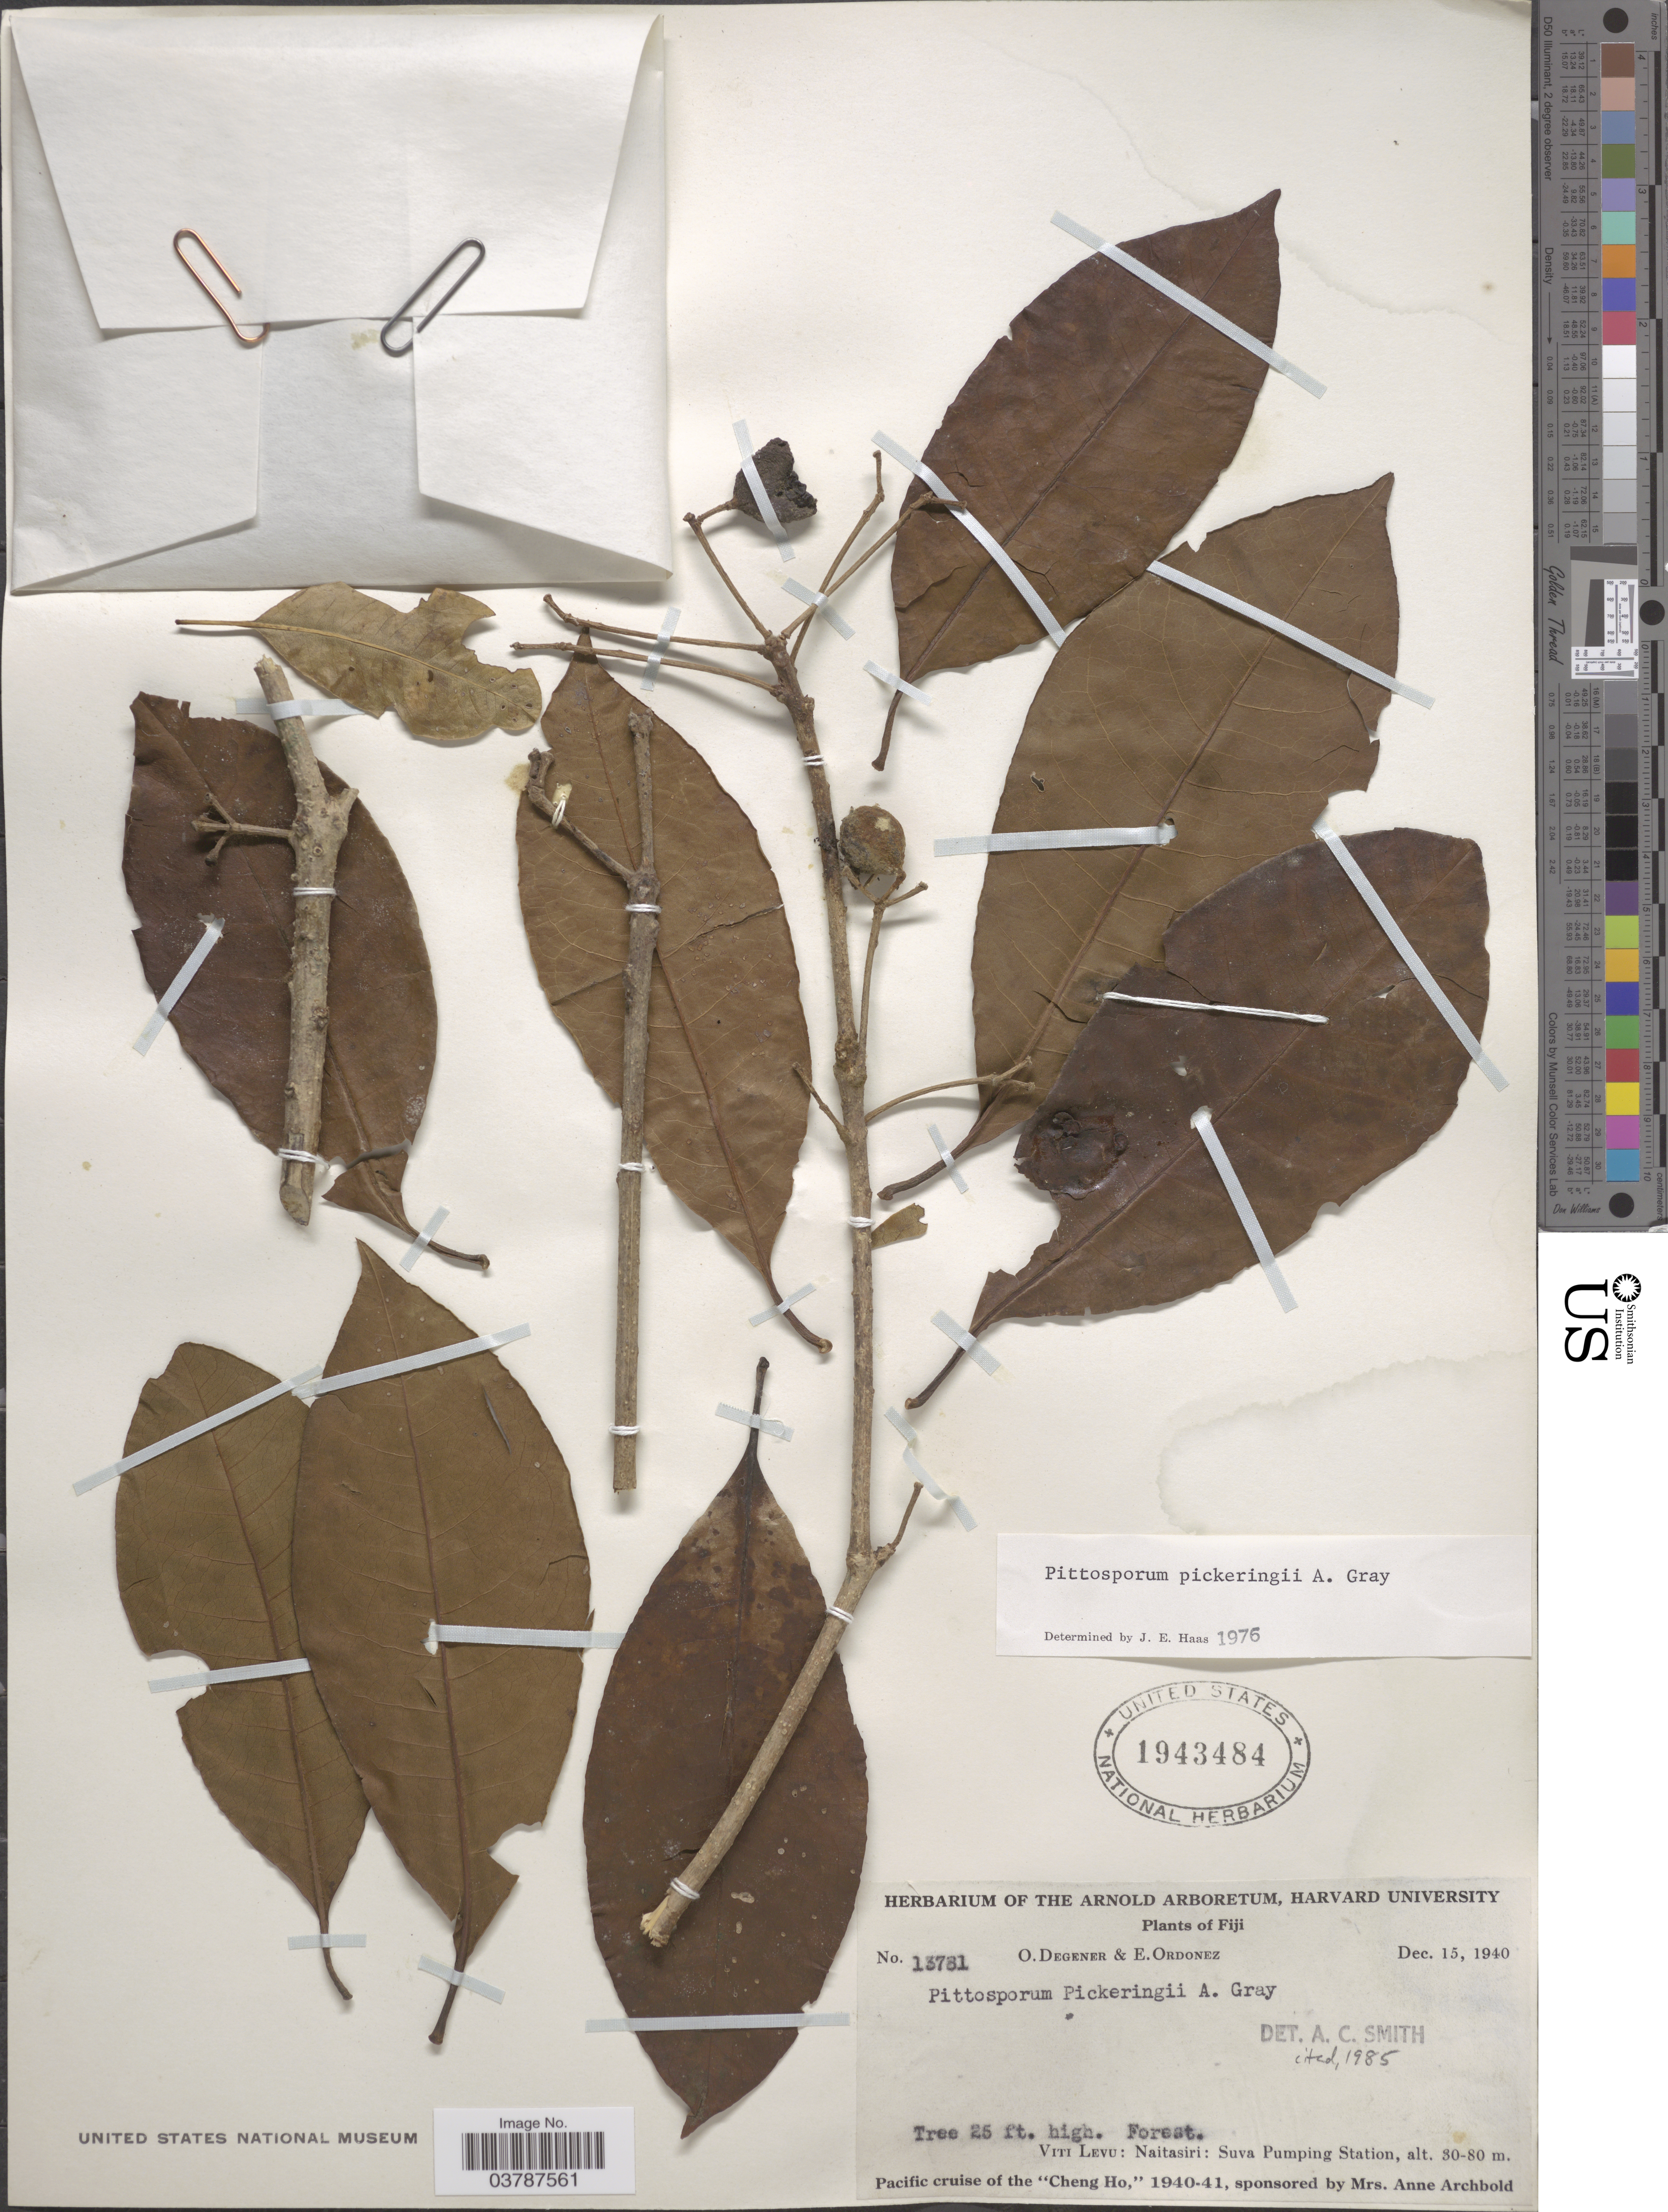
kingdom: Plantae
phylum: Tracheophyta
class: Magnoliopsida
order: Apiales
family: Pittosporaceae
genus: Pittosporum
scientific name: Pittosporum pickeringii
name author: A. Gray in Wilkes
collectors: O. Degener & E. Ordonez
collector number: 13781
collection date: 1940-12-15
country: Fiji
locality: Viti Levu: Naitasiri: Suva Pumping Station.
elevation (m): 30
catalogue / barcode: US 1943484